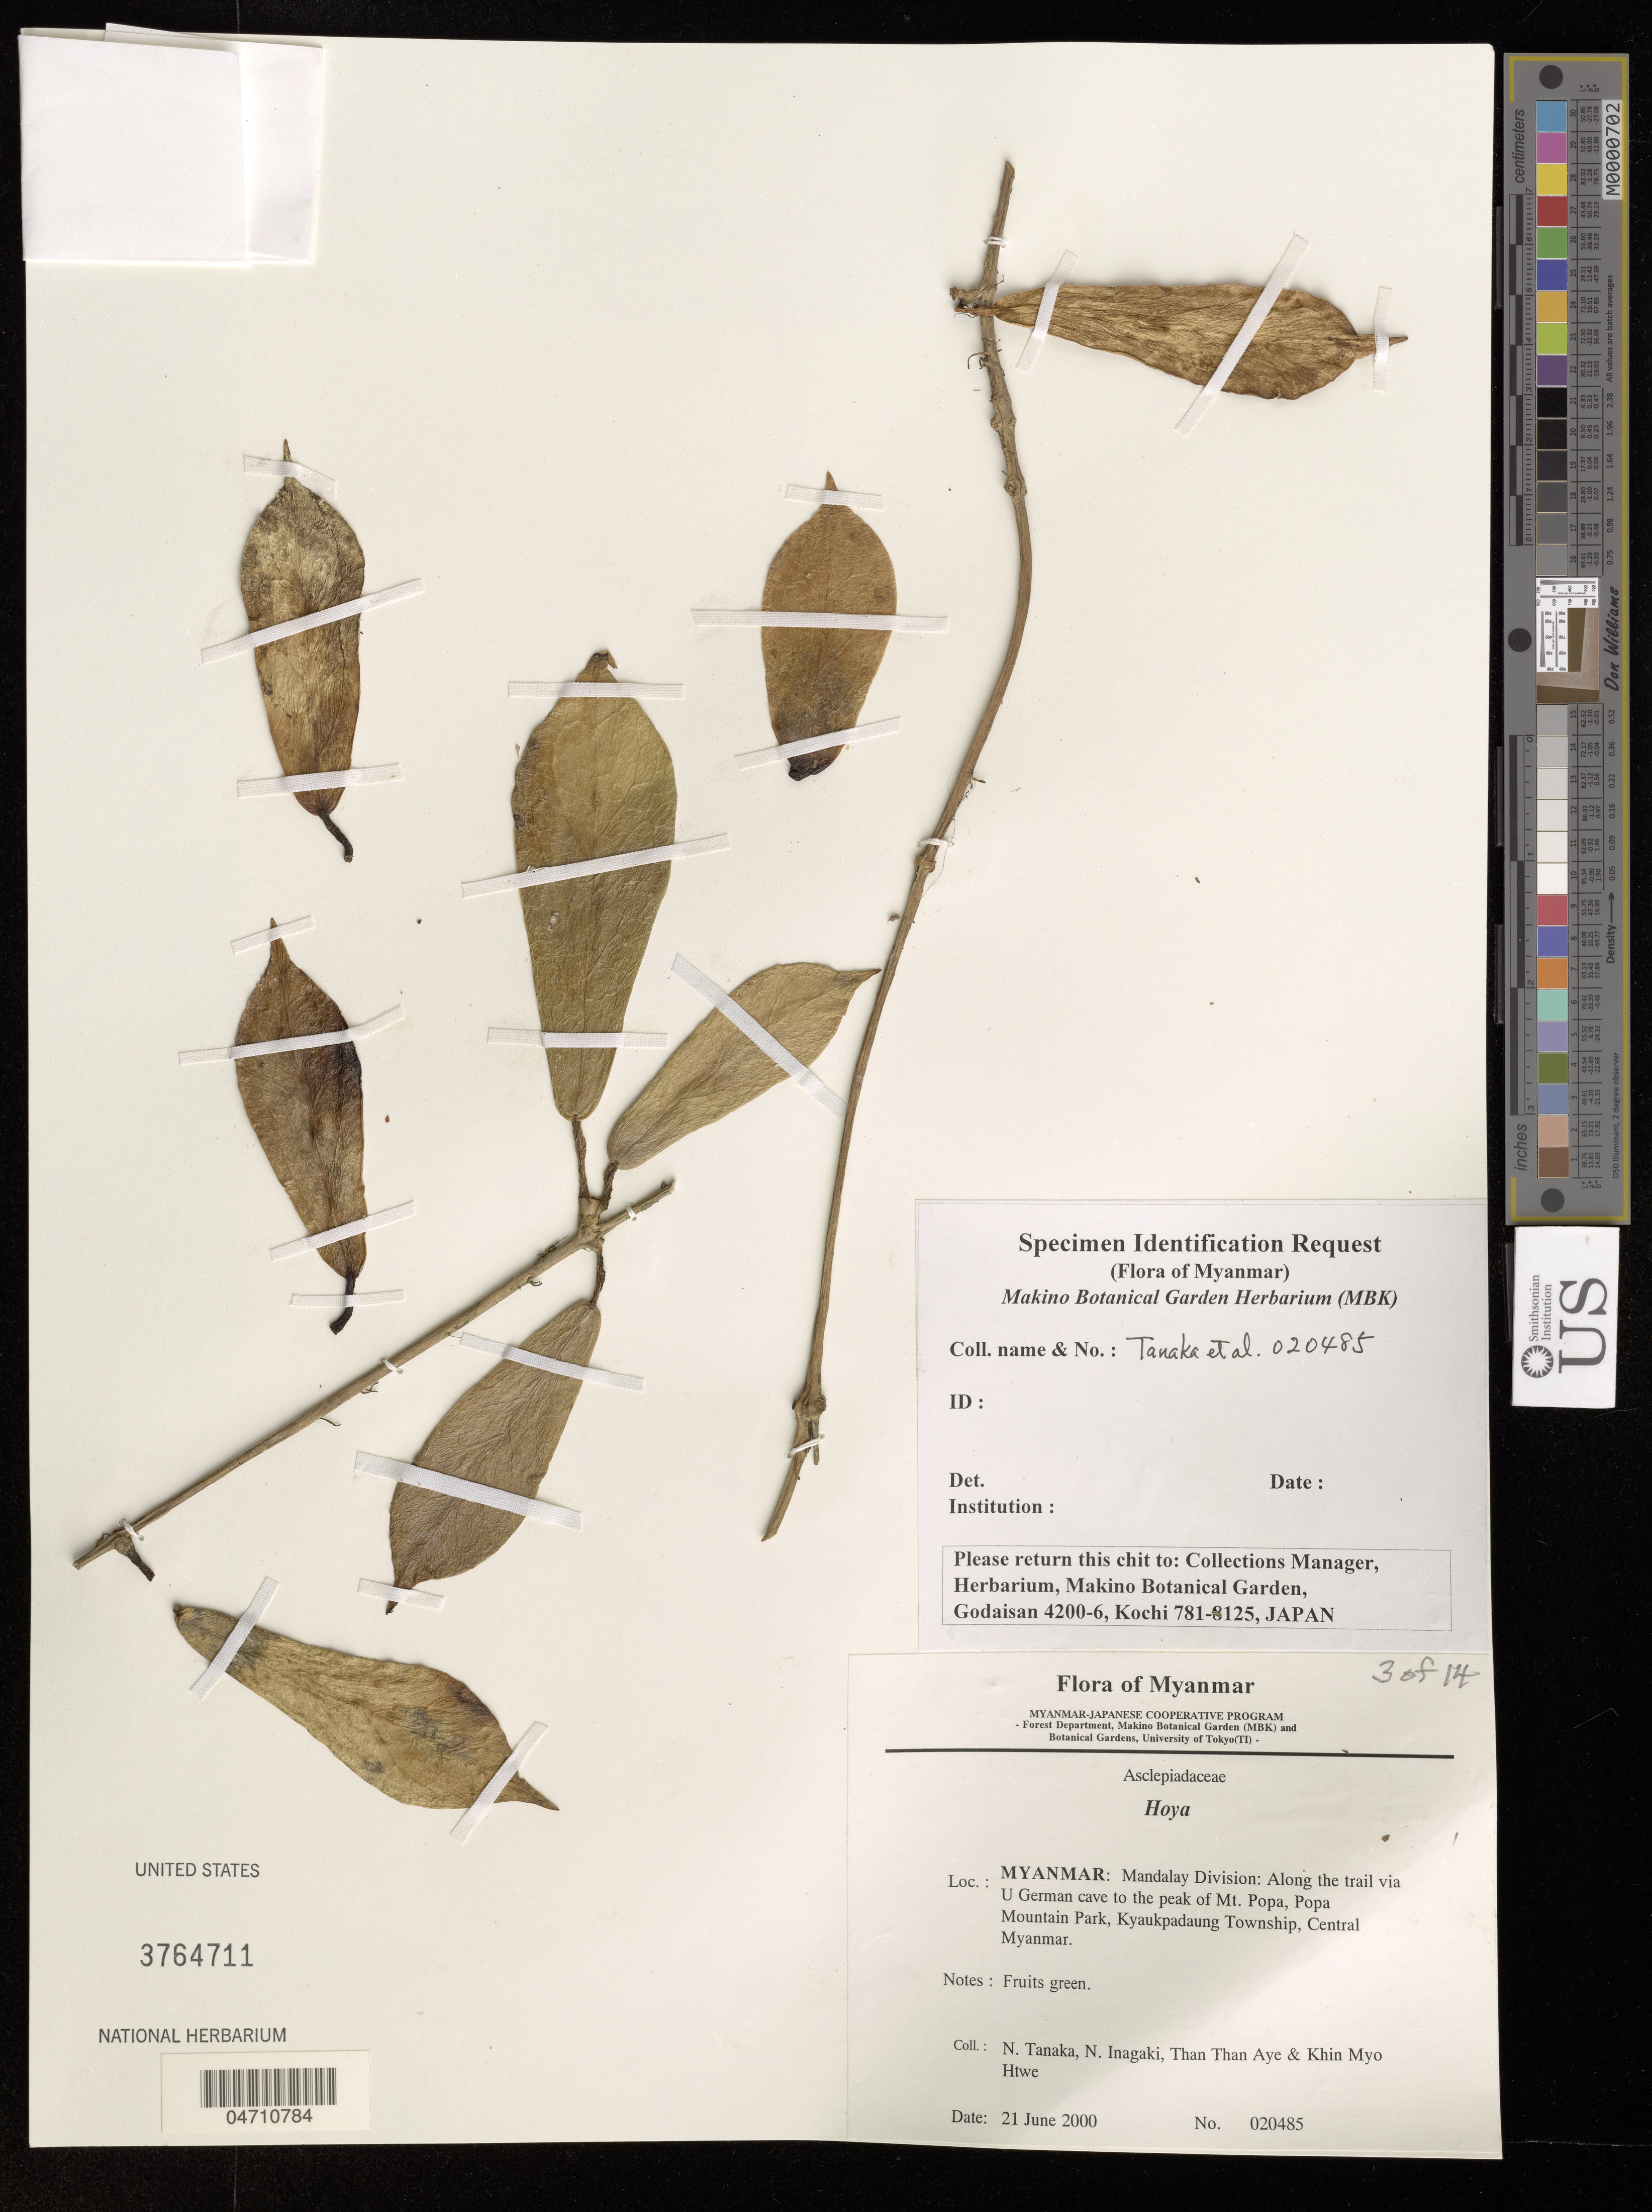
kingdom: Plantae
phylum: Tracheophyta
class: Magnoliopsida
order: Gentianales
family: Apocynaceae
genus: Hoya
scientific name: Hoya sp.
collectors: N. Tanaka, N. Inagaki, T. Aye & K. Htwe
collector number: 020485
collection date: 2000-06-21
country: Myanmar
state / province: Mandalay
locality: Mandalay Division: Along the trail via U German cave to the peak of Mt. Popa, Popa Mountain Park, Kyaukpadaung Township, Central Myanmar.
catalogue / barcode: US 3764711